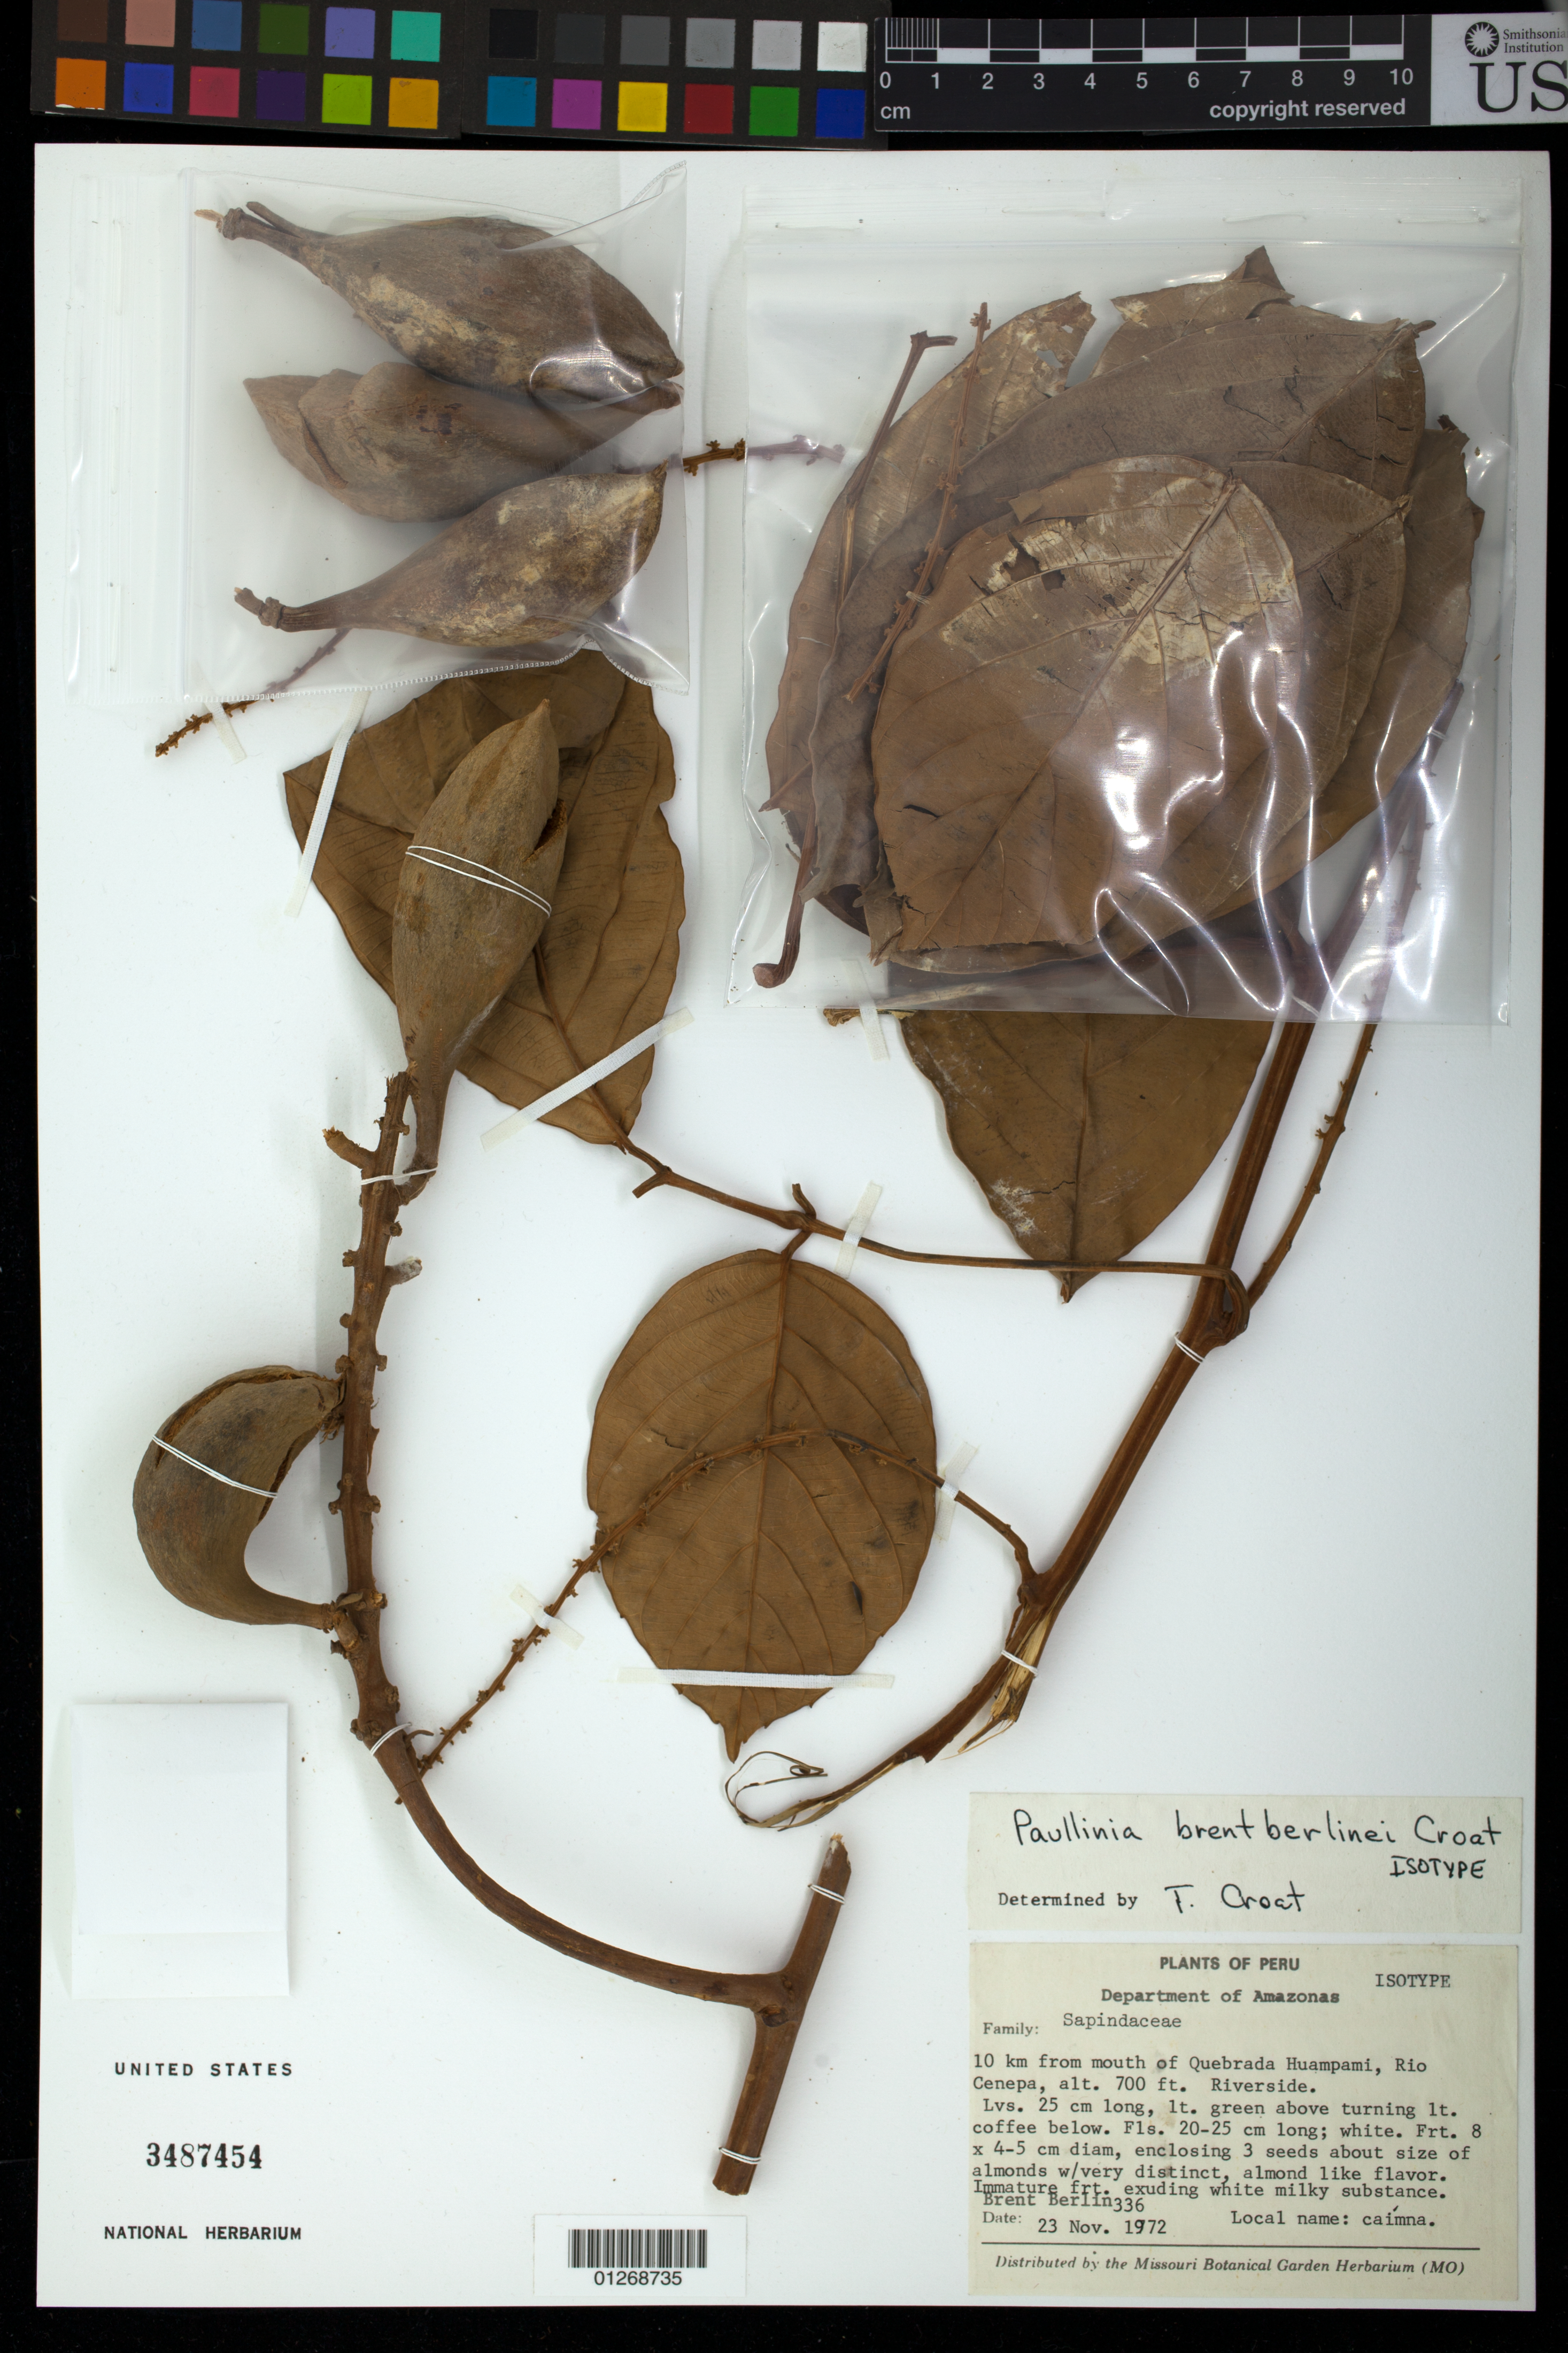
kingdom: Plantae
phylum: Tracheophyta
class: Magnoliopsida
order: Sapindales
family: Sapindaceae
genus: Paullinia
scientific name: Paullinia brentberlinii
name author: Croat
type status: Isotype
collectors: B. Berlin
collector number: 336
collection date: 1972-11-23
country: Peru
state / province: Amazonas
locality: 10 km from mouth of Quebrada Huampami, Rio Cenepa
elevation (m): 213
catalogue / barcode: US 3487454